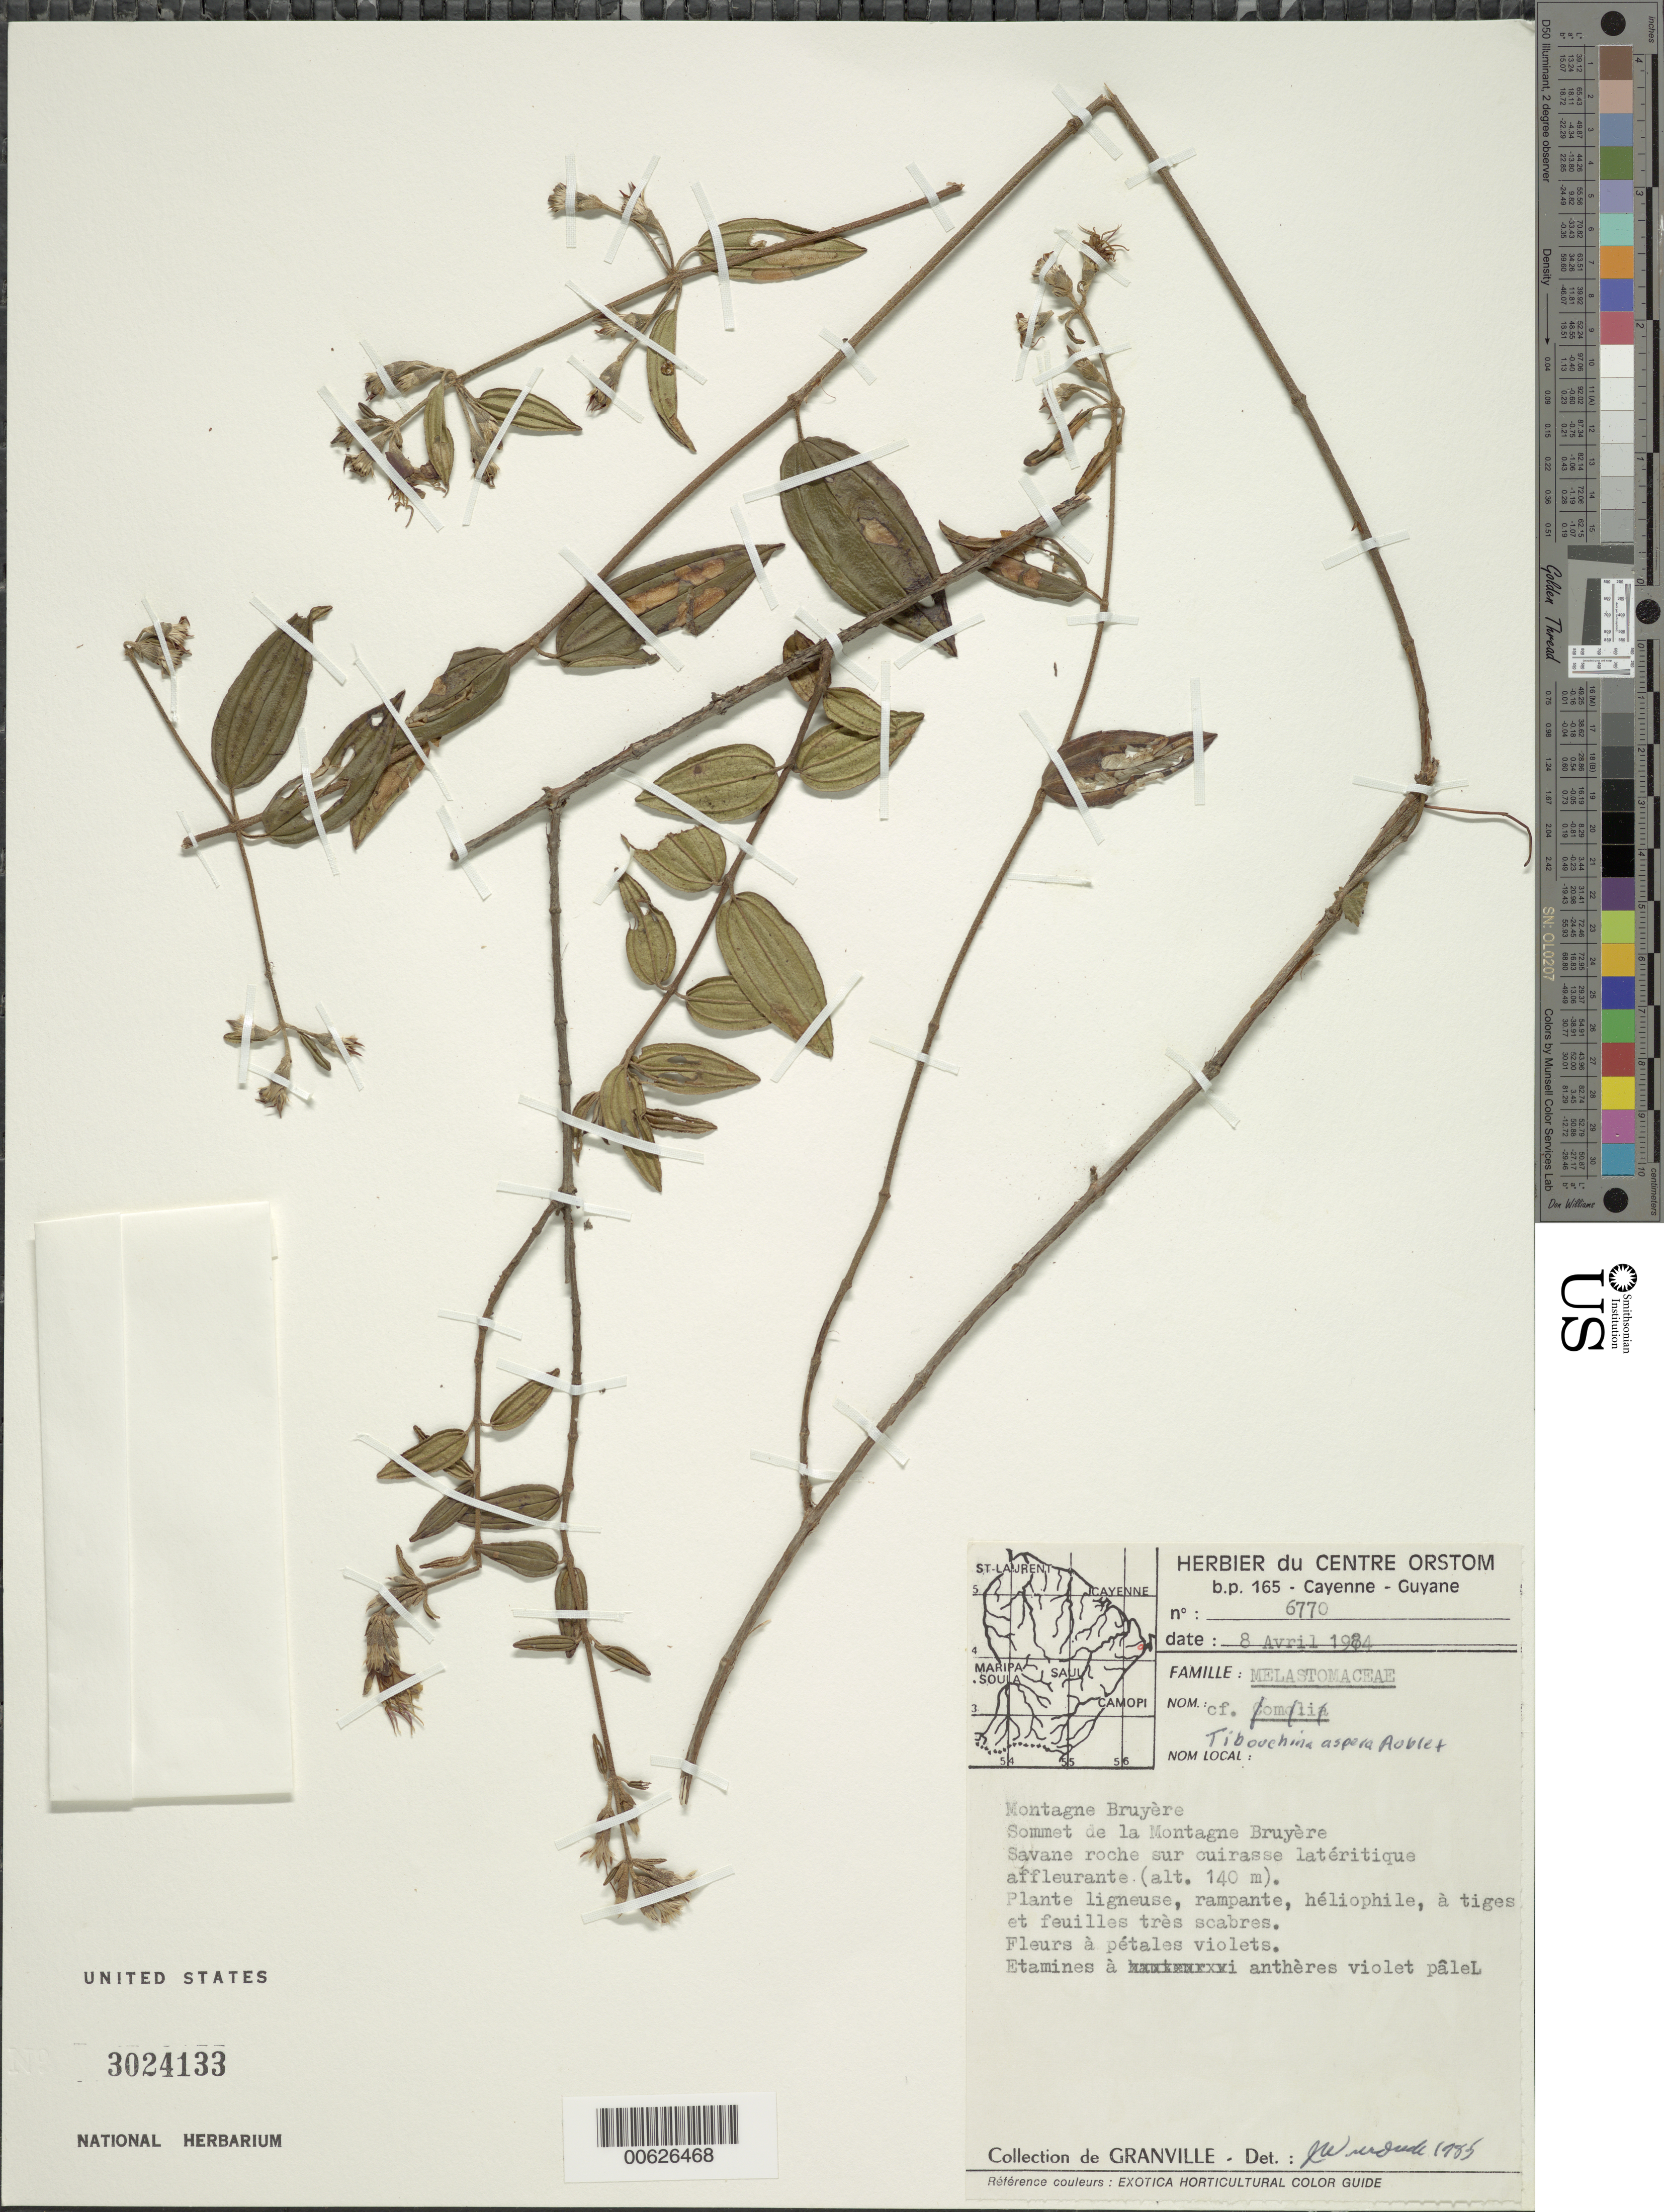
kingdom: Plantae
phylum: Tracheophyta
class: Magnoliopsida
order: Myrtales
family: Melastomataceae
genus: Tibouchina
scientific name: Tibouchina aspera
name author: Aubl.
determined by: Wurdack, John J., (US), US (UNITED STATES)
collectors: J.-J. de Granville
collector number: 6770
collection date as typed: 8-Apr-84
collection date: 1984-04-08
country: French Guiana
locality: Montagne Bruyère, sommet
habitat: Savane roche sur cuirasse lateritique affleurante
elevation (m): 140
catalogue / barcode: US 3024133